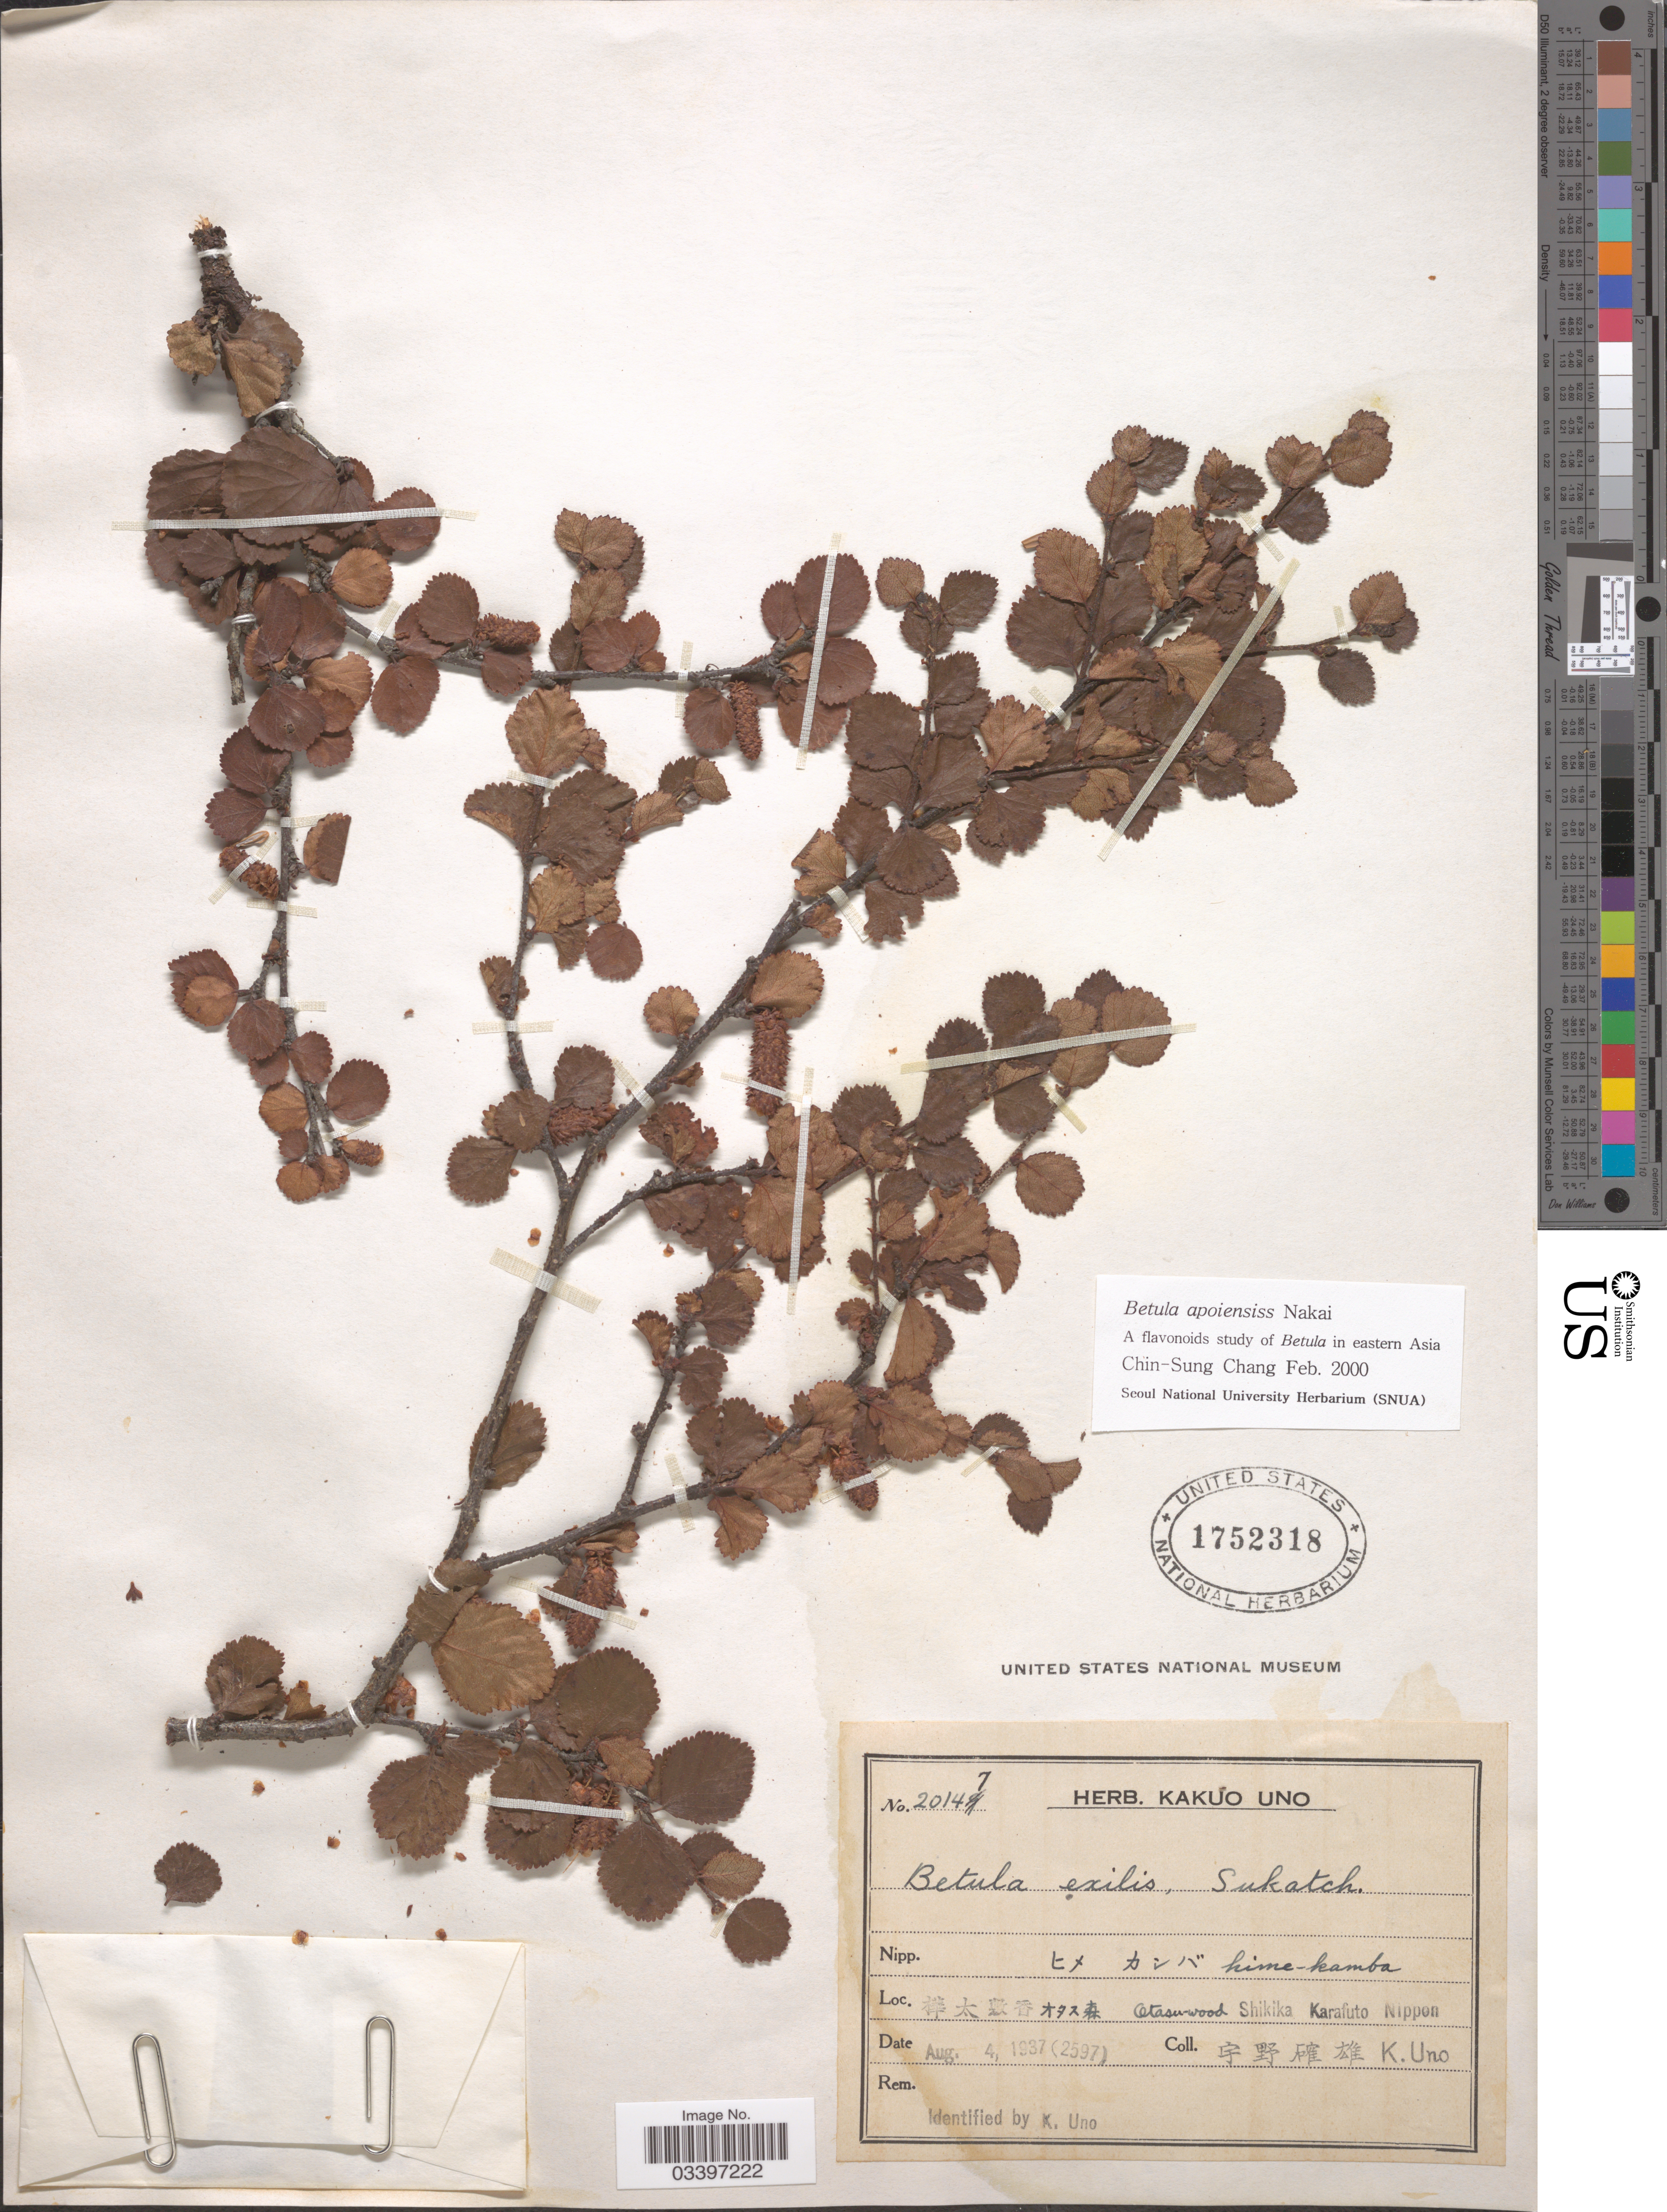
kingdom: Plantae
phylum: Tracheophyta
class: Magnoliopsida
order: Fagales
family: Betulaceae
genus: Betula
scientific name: Betula apoiensis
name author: Nakai ex H. Hara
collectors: K. Uno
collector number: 2597/ 20147?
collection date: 1937-08-04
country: Japan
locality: X. Otasu-wood Shikika Karafuto Nippon.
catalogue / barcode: US 1752318